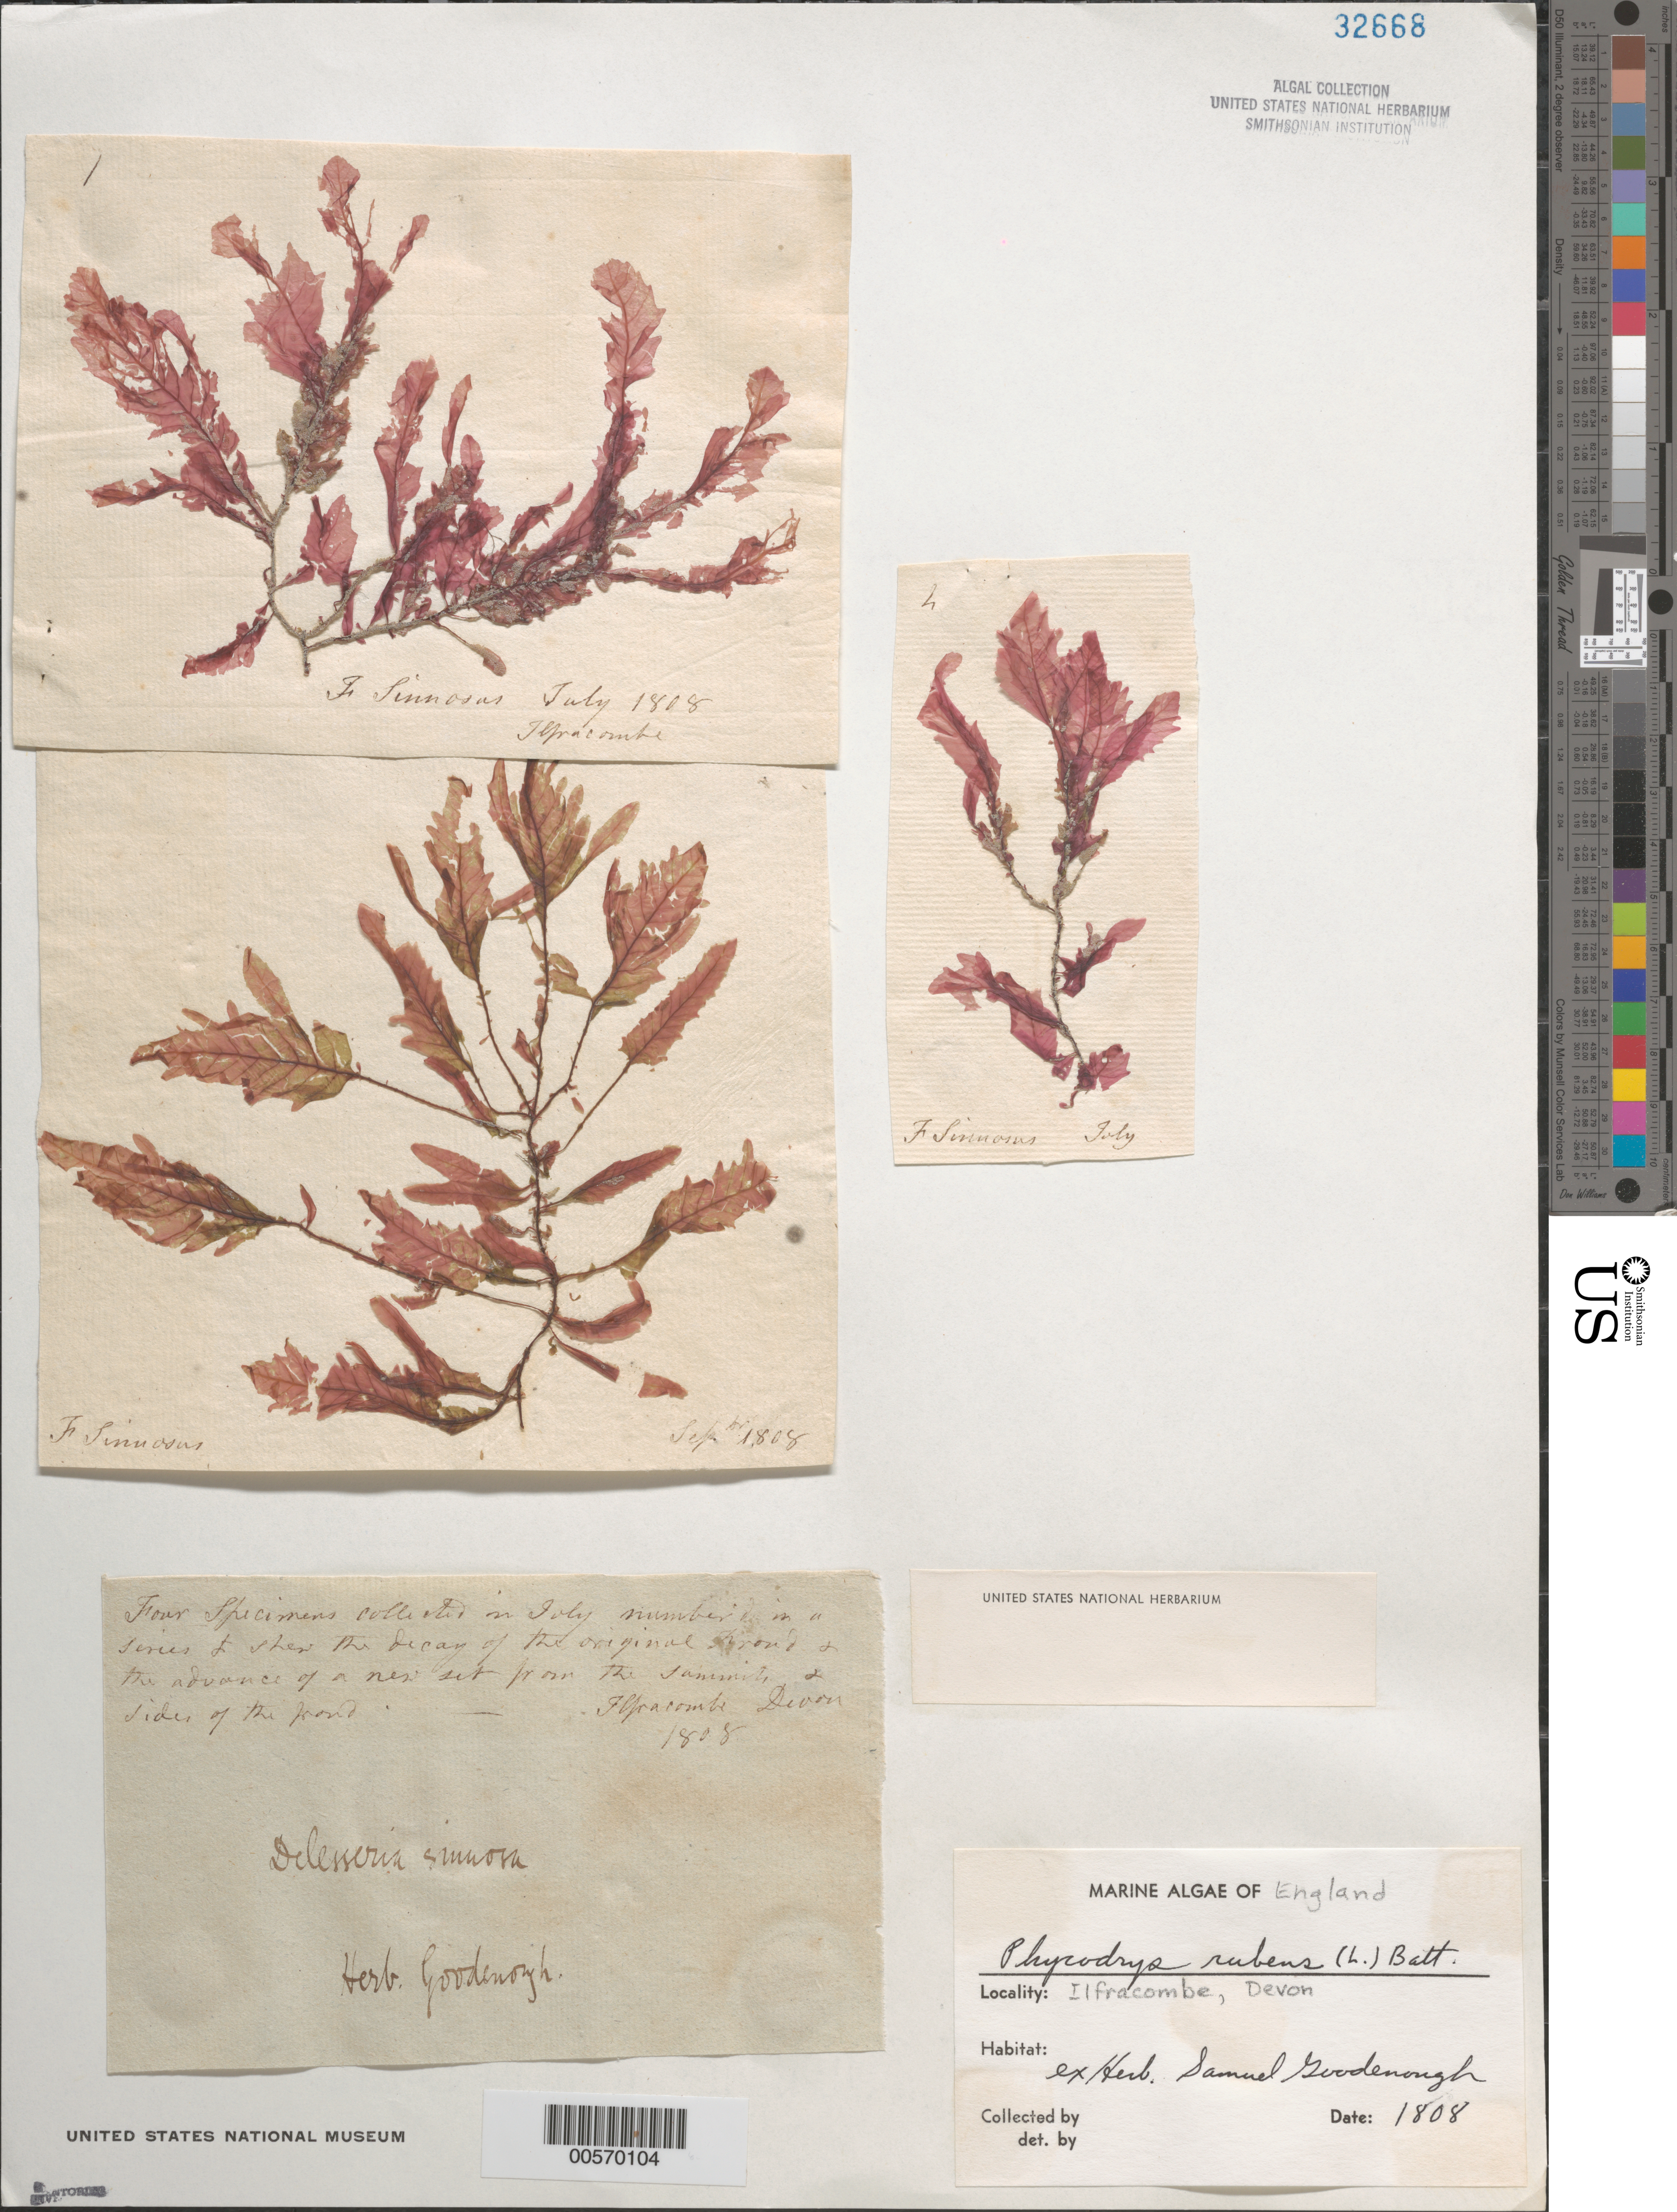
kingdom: Plantae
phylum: Rhodophyta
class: Florideophyceae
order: Ceramiales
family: Delesseriaceae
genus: Phycodrys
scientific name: Phycodrys rubens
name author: (L.) Batters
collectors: S. Goodenough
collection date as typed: Jul 1808 and -- Sep 1808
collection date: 1808-07,1808-09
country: United Kingdom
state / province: England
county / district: Devon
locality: Ilfracombe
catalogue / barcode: US 32668